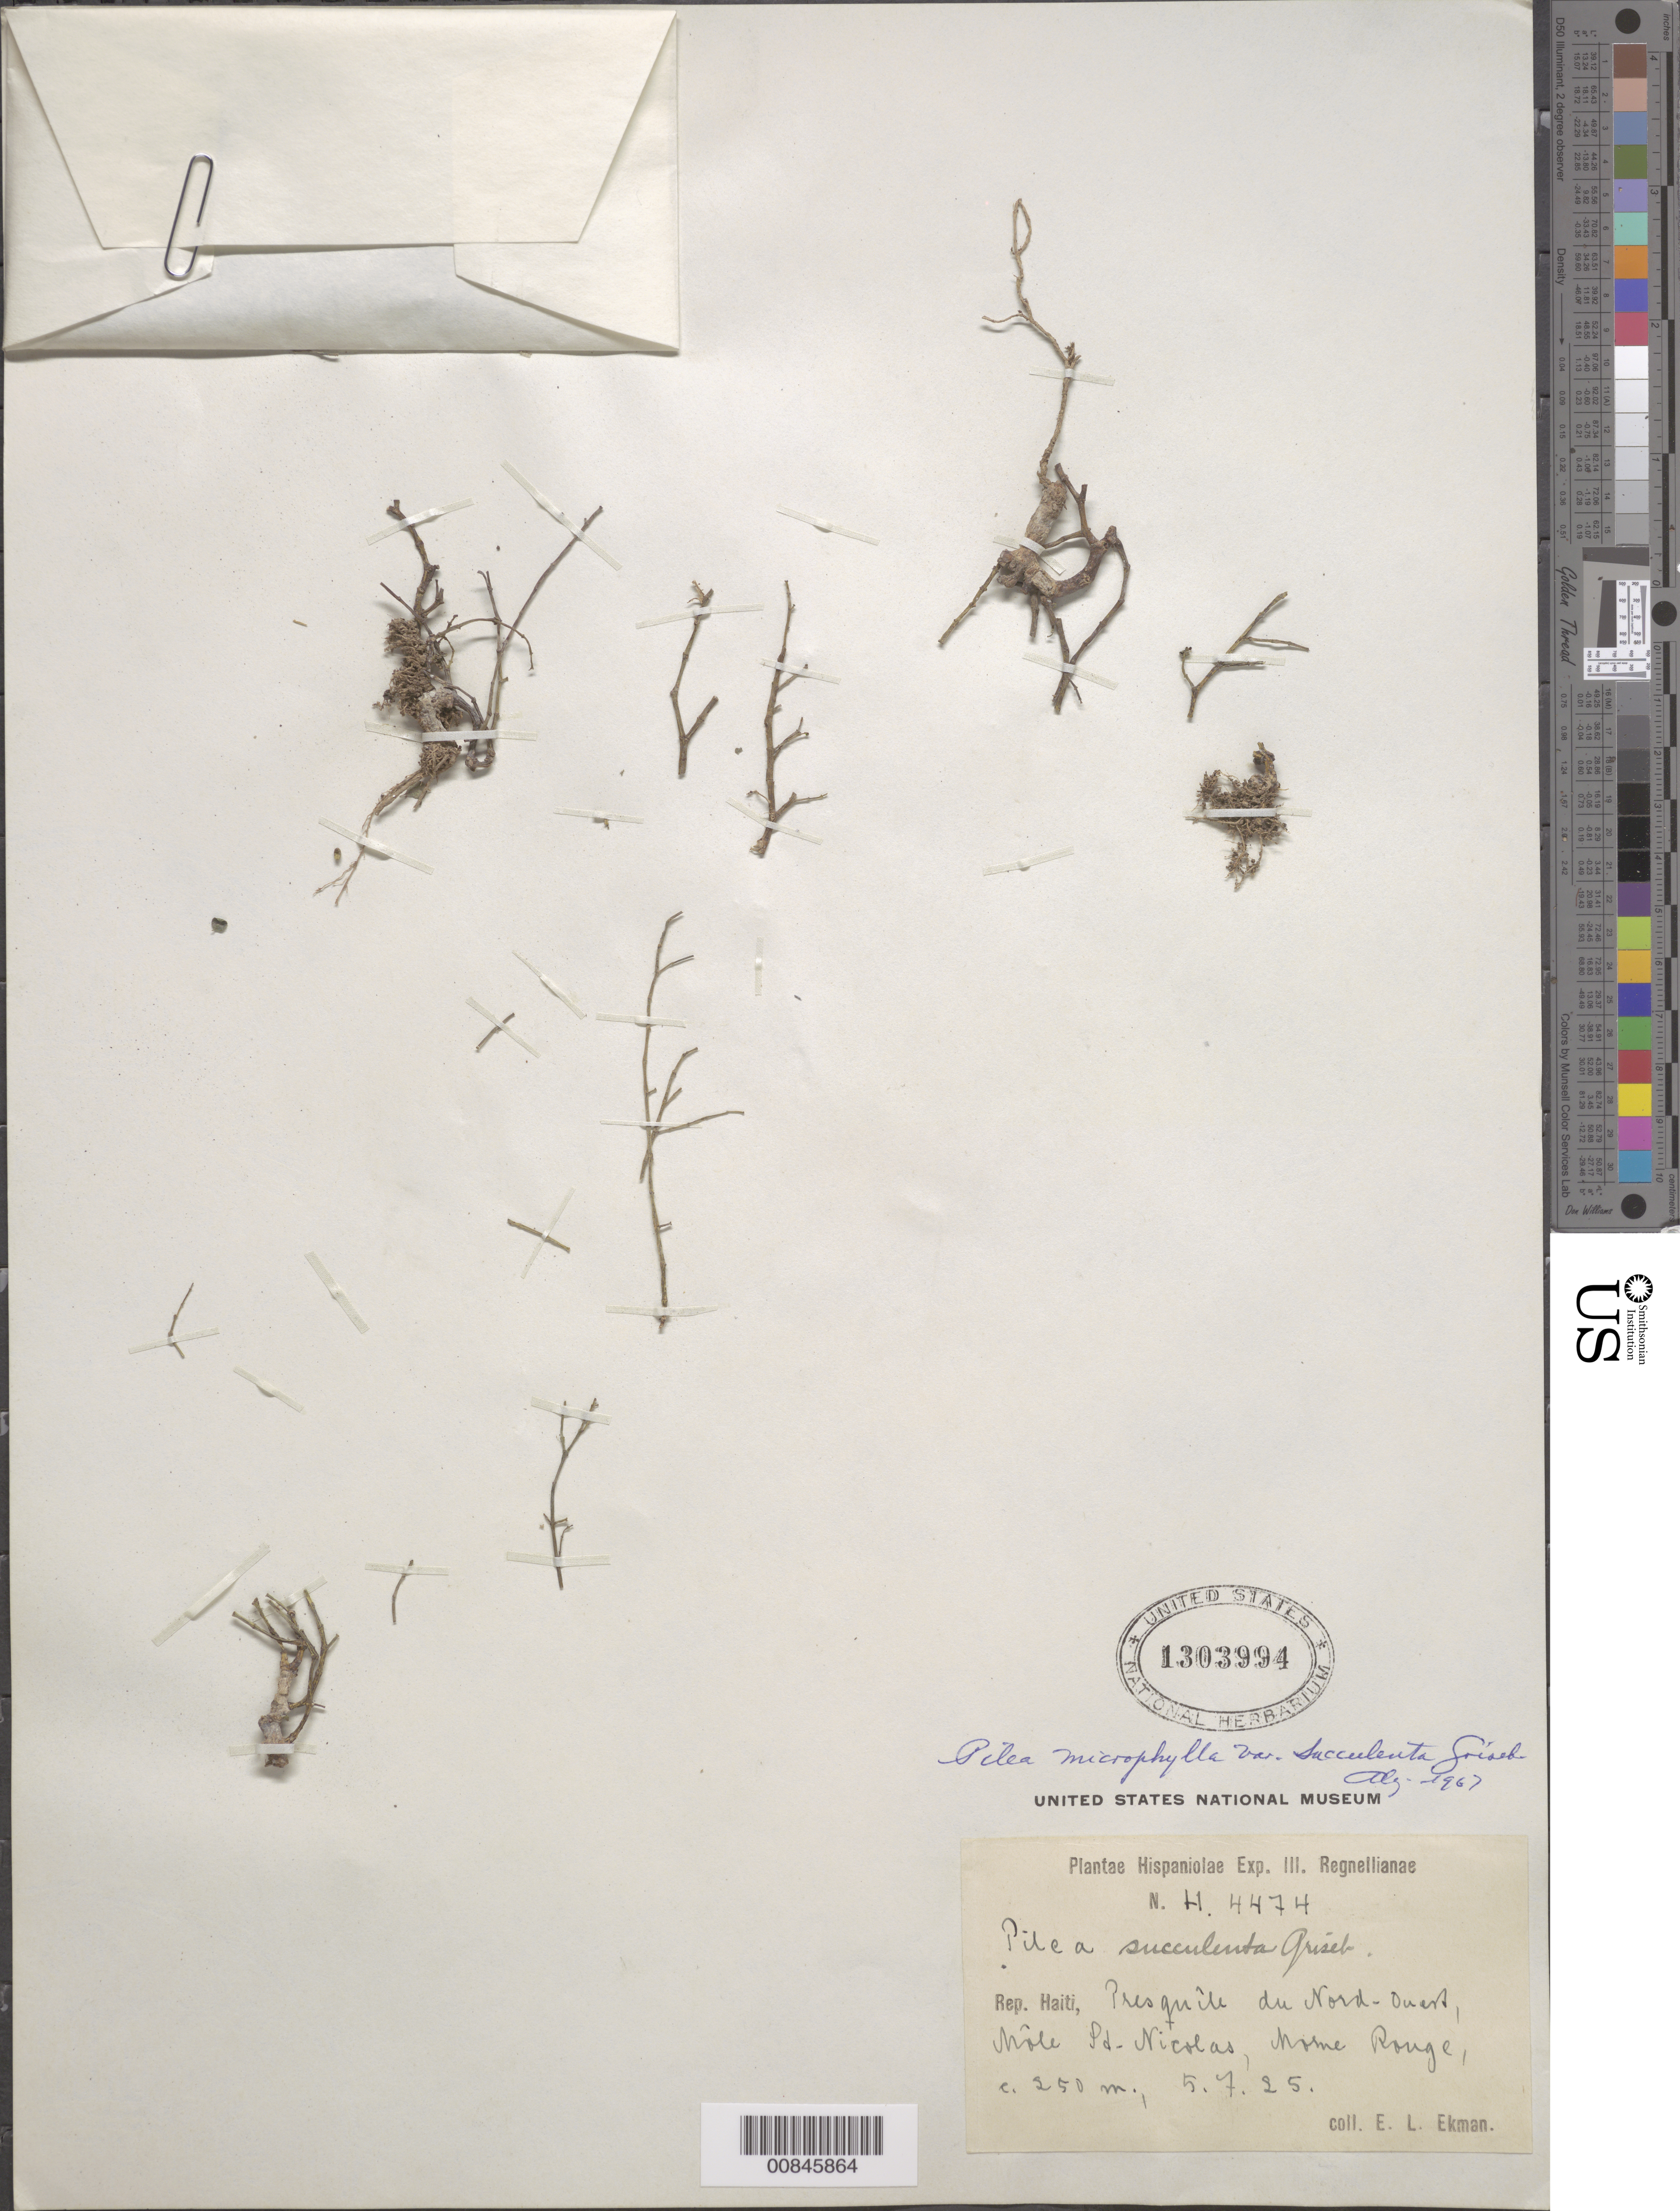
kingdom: Plantae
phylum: Tracheophyta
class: Magnoliopsida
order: Rosales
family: Urticaceae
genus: Pilea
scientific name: Pilea microphylla var. succulenta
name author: Griseb.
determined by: Liogier, Alain H.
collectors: E. L. Ekman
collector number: H 4474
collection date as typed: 05 Jul 1925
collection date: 1925-07-05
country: Haiti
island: Hispaniola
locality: Presqu'île du Nord-Ouest, Môle St-Nicolas, Morne Rouge.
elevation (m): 250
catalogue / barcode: US 1303994